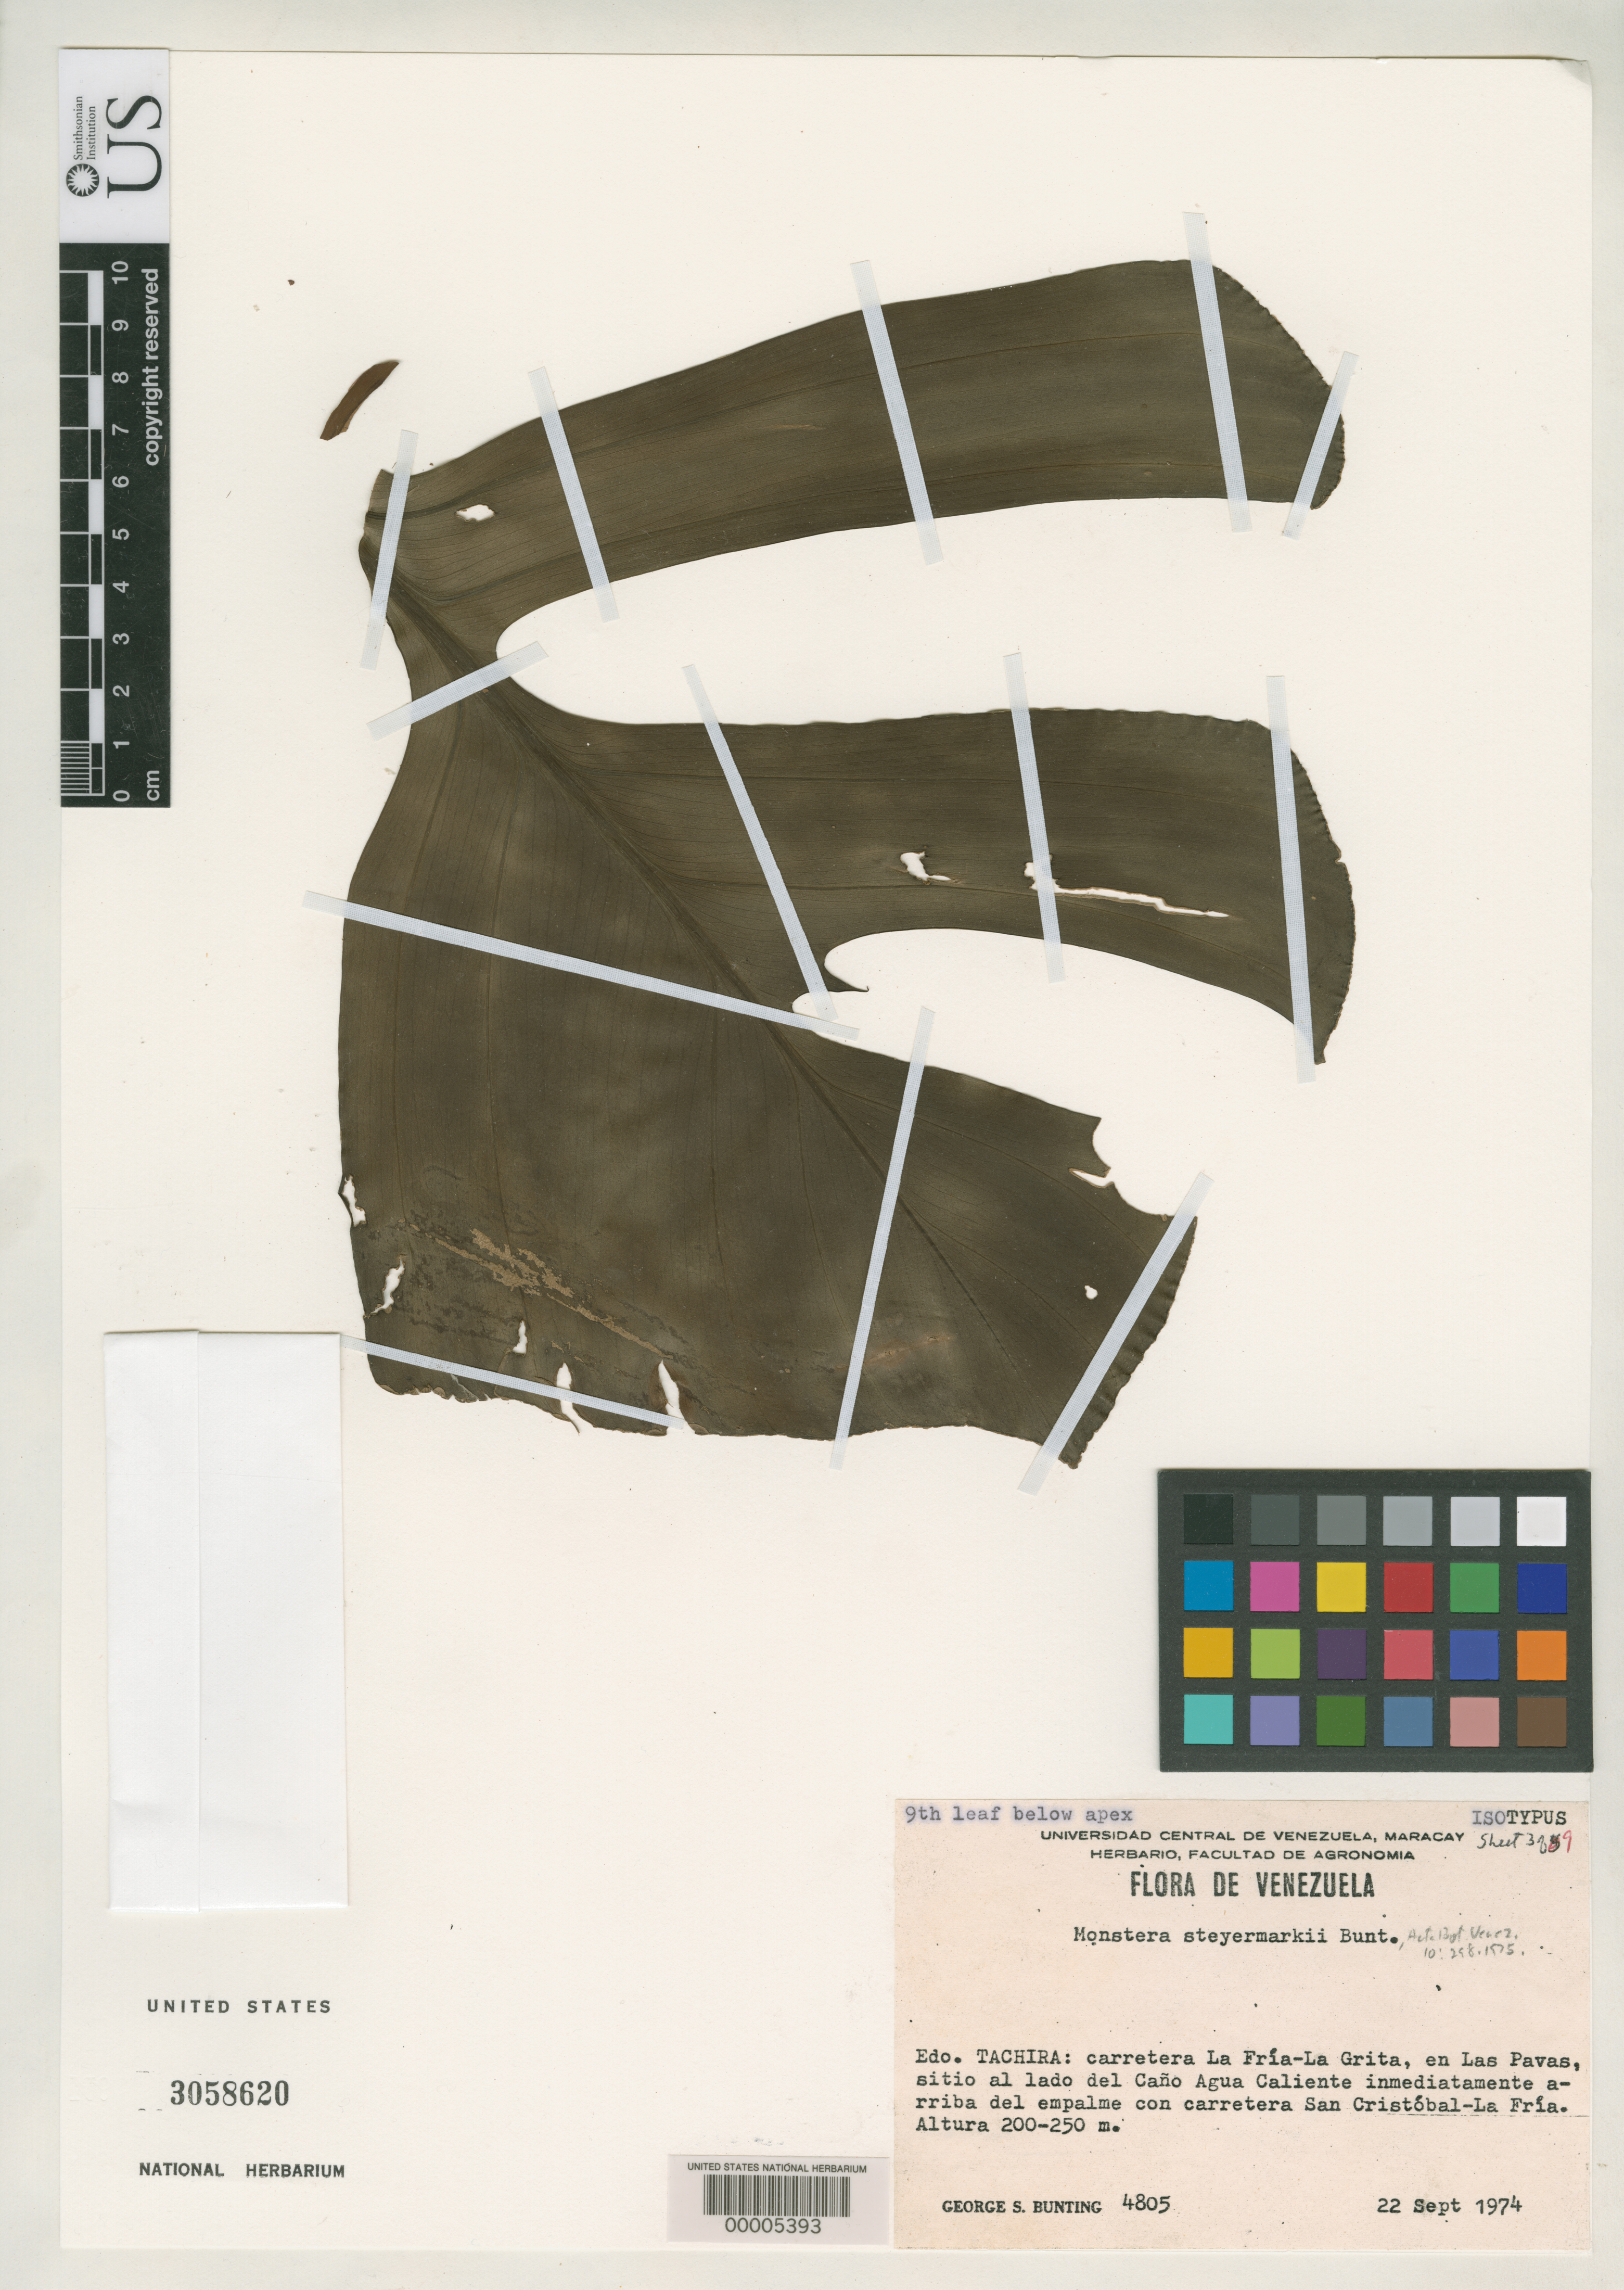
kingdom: Plantae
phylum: Tracheophyta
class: Liliopsida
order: Alismatales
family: Araceae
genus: Monstera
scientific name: Monstera steyermarkii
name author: G.S. Bunting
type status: Isotype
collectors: G. S. Bunting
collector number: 4805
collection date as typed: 22 Sep 1974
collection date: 1974-09-22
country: Venezuela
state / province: Tachira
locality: La Fria - La Grita road, at Las Pavas, along Canoagua Caliente, above San Cristobal - La Fria junct.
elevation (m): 200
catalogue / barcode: US 3058620